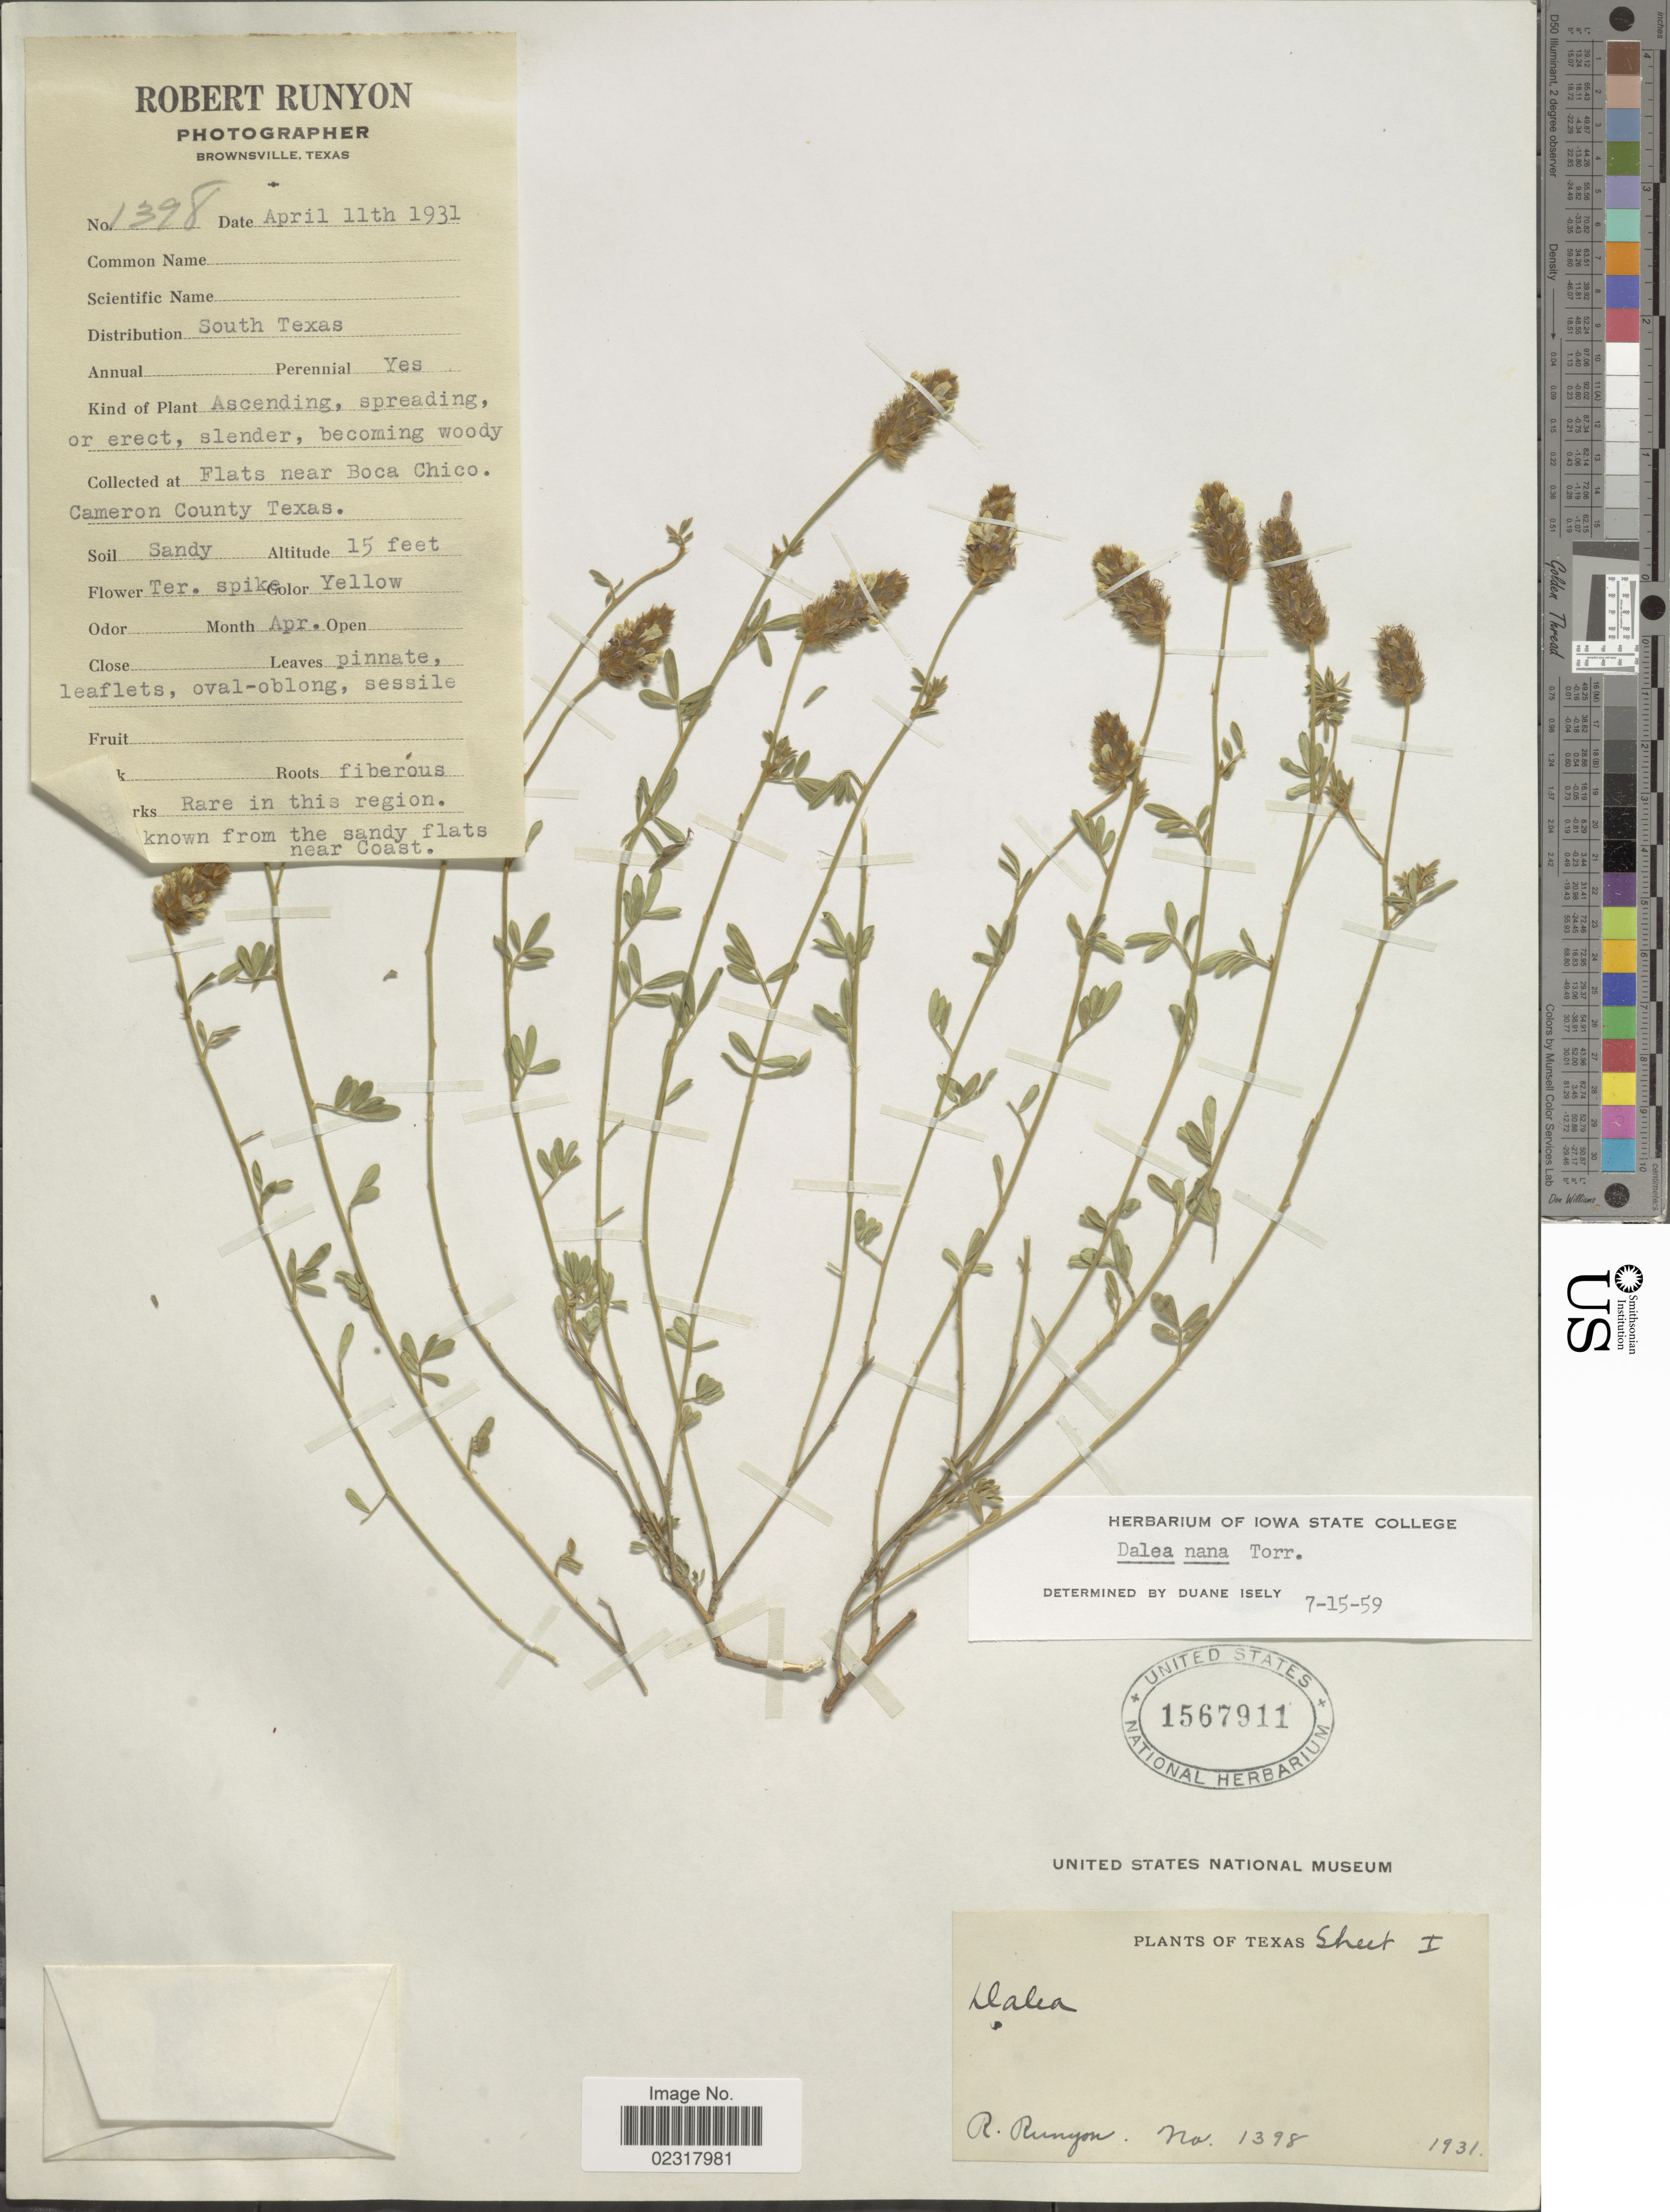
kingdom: Plantae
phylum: Tracheophyta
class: Magnoliopsida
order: Fabales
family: Fabaceae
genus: Dalea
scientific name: Dalea nana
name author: Torr. & A. Gray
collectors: R. Runyon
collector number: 1398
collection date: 1931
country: United States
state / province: Texas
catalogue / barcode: US 1567911